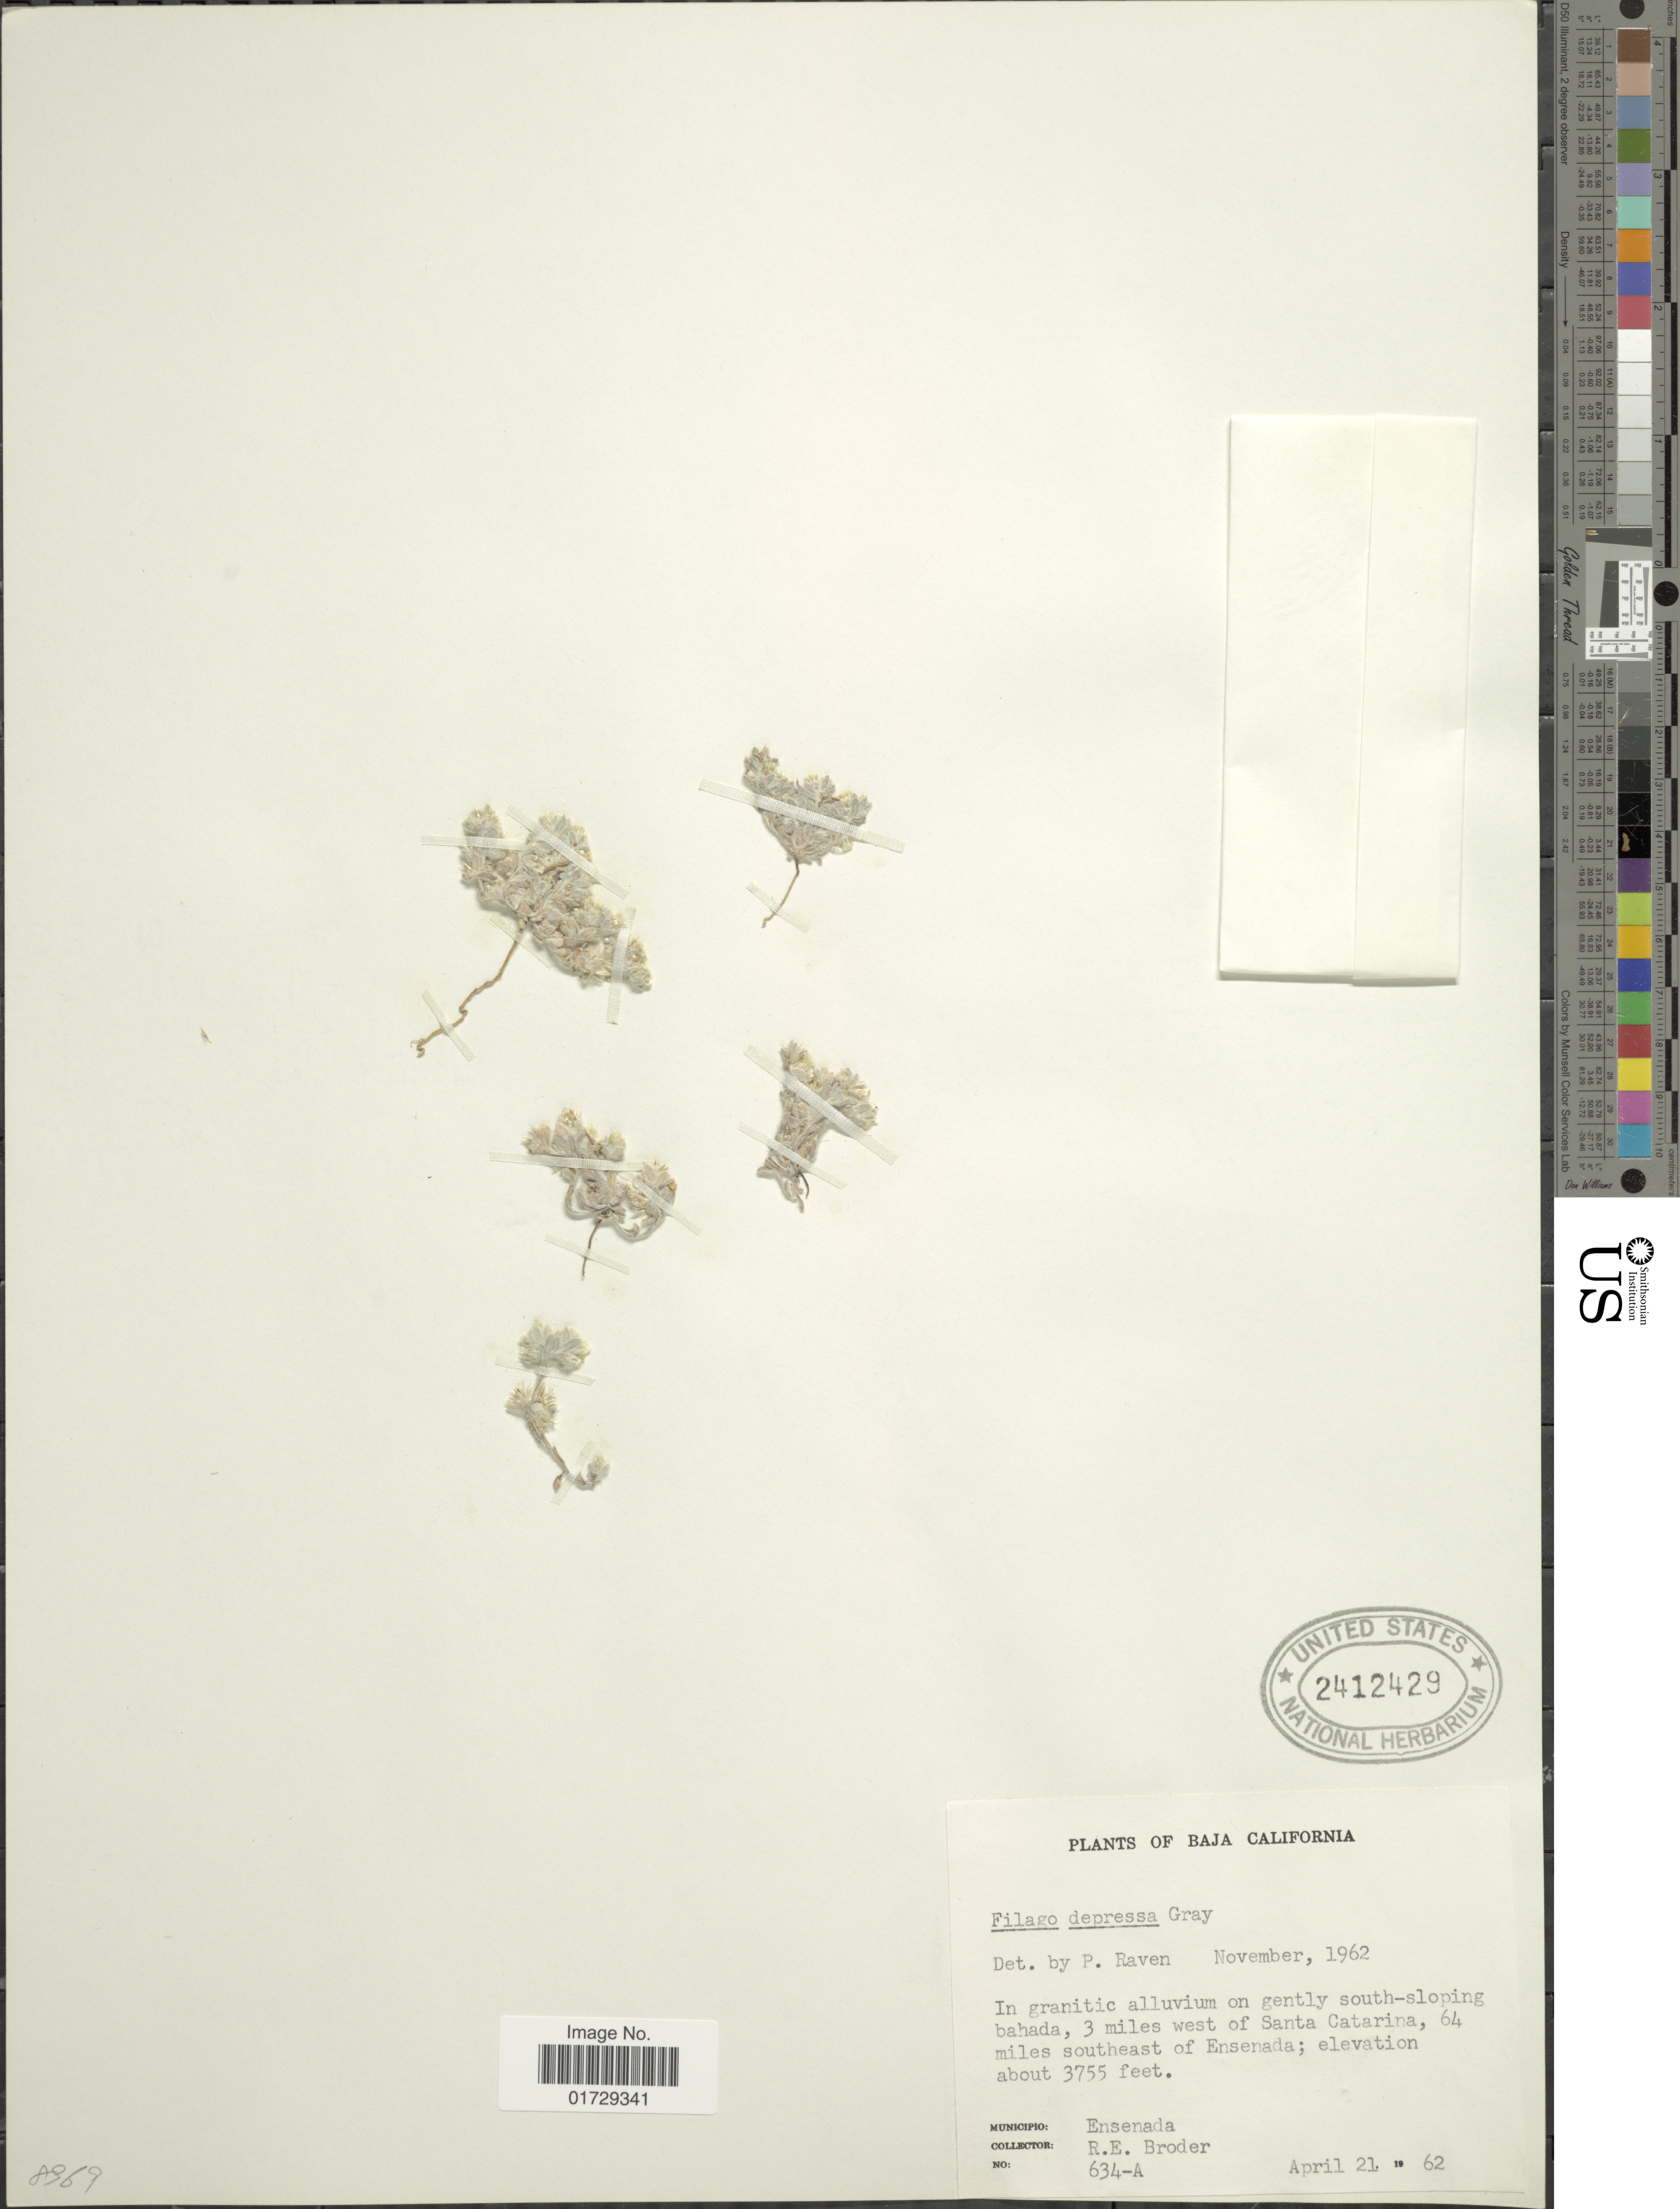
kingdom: Plantae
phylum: Tracheophyta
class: Magnoliopsida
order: Asterales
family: Asteraceae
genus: Filago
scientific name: Filago depressa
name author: A. Gray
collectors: R. Broder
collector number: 634A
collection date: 1962-04-21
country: Mexico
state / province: Baja California Norte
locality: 3 miles west of Santa Catarina, 64 miles southeast of Ensenada, Muncipio: Ensenada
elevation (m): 1145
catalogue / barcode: US 2412429